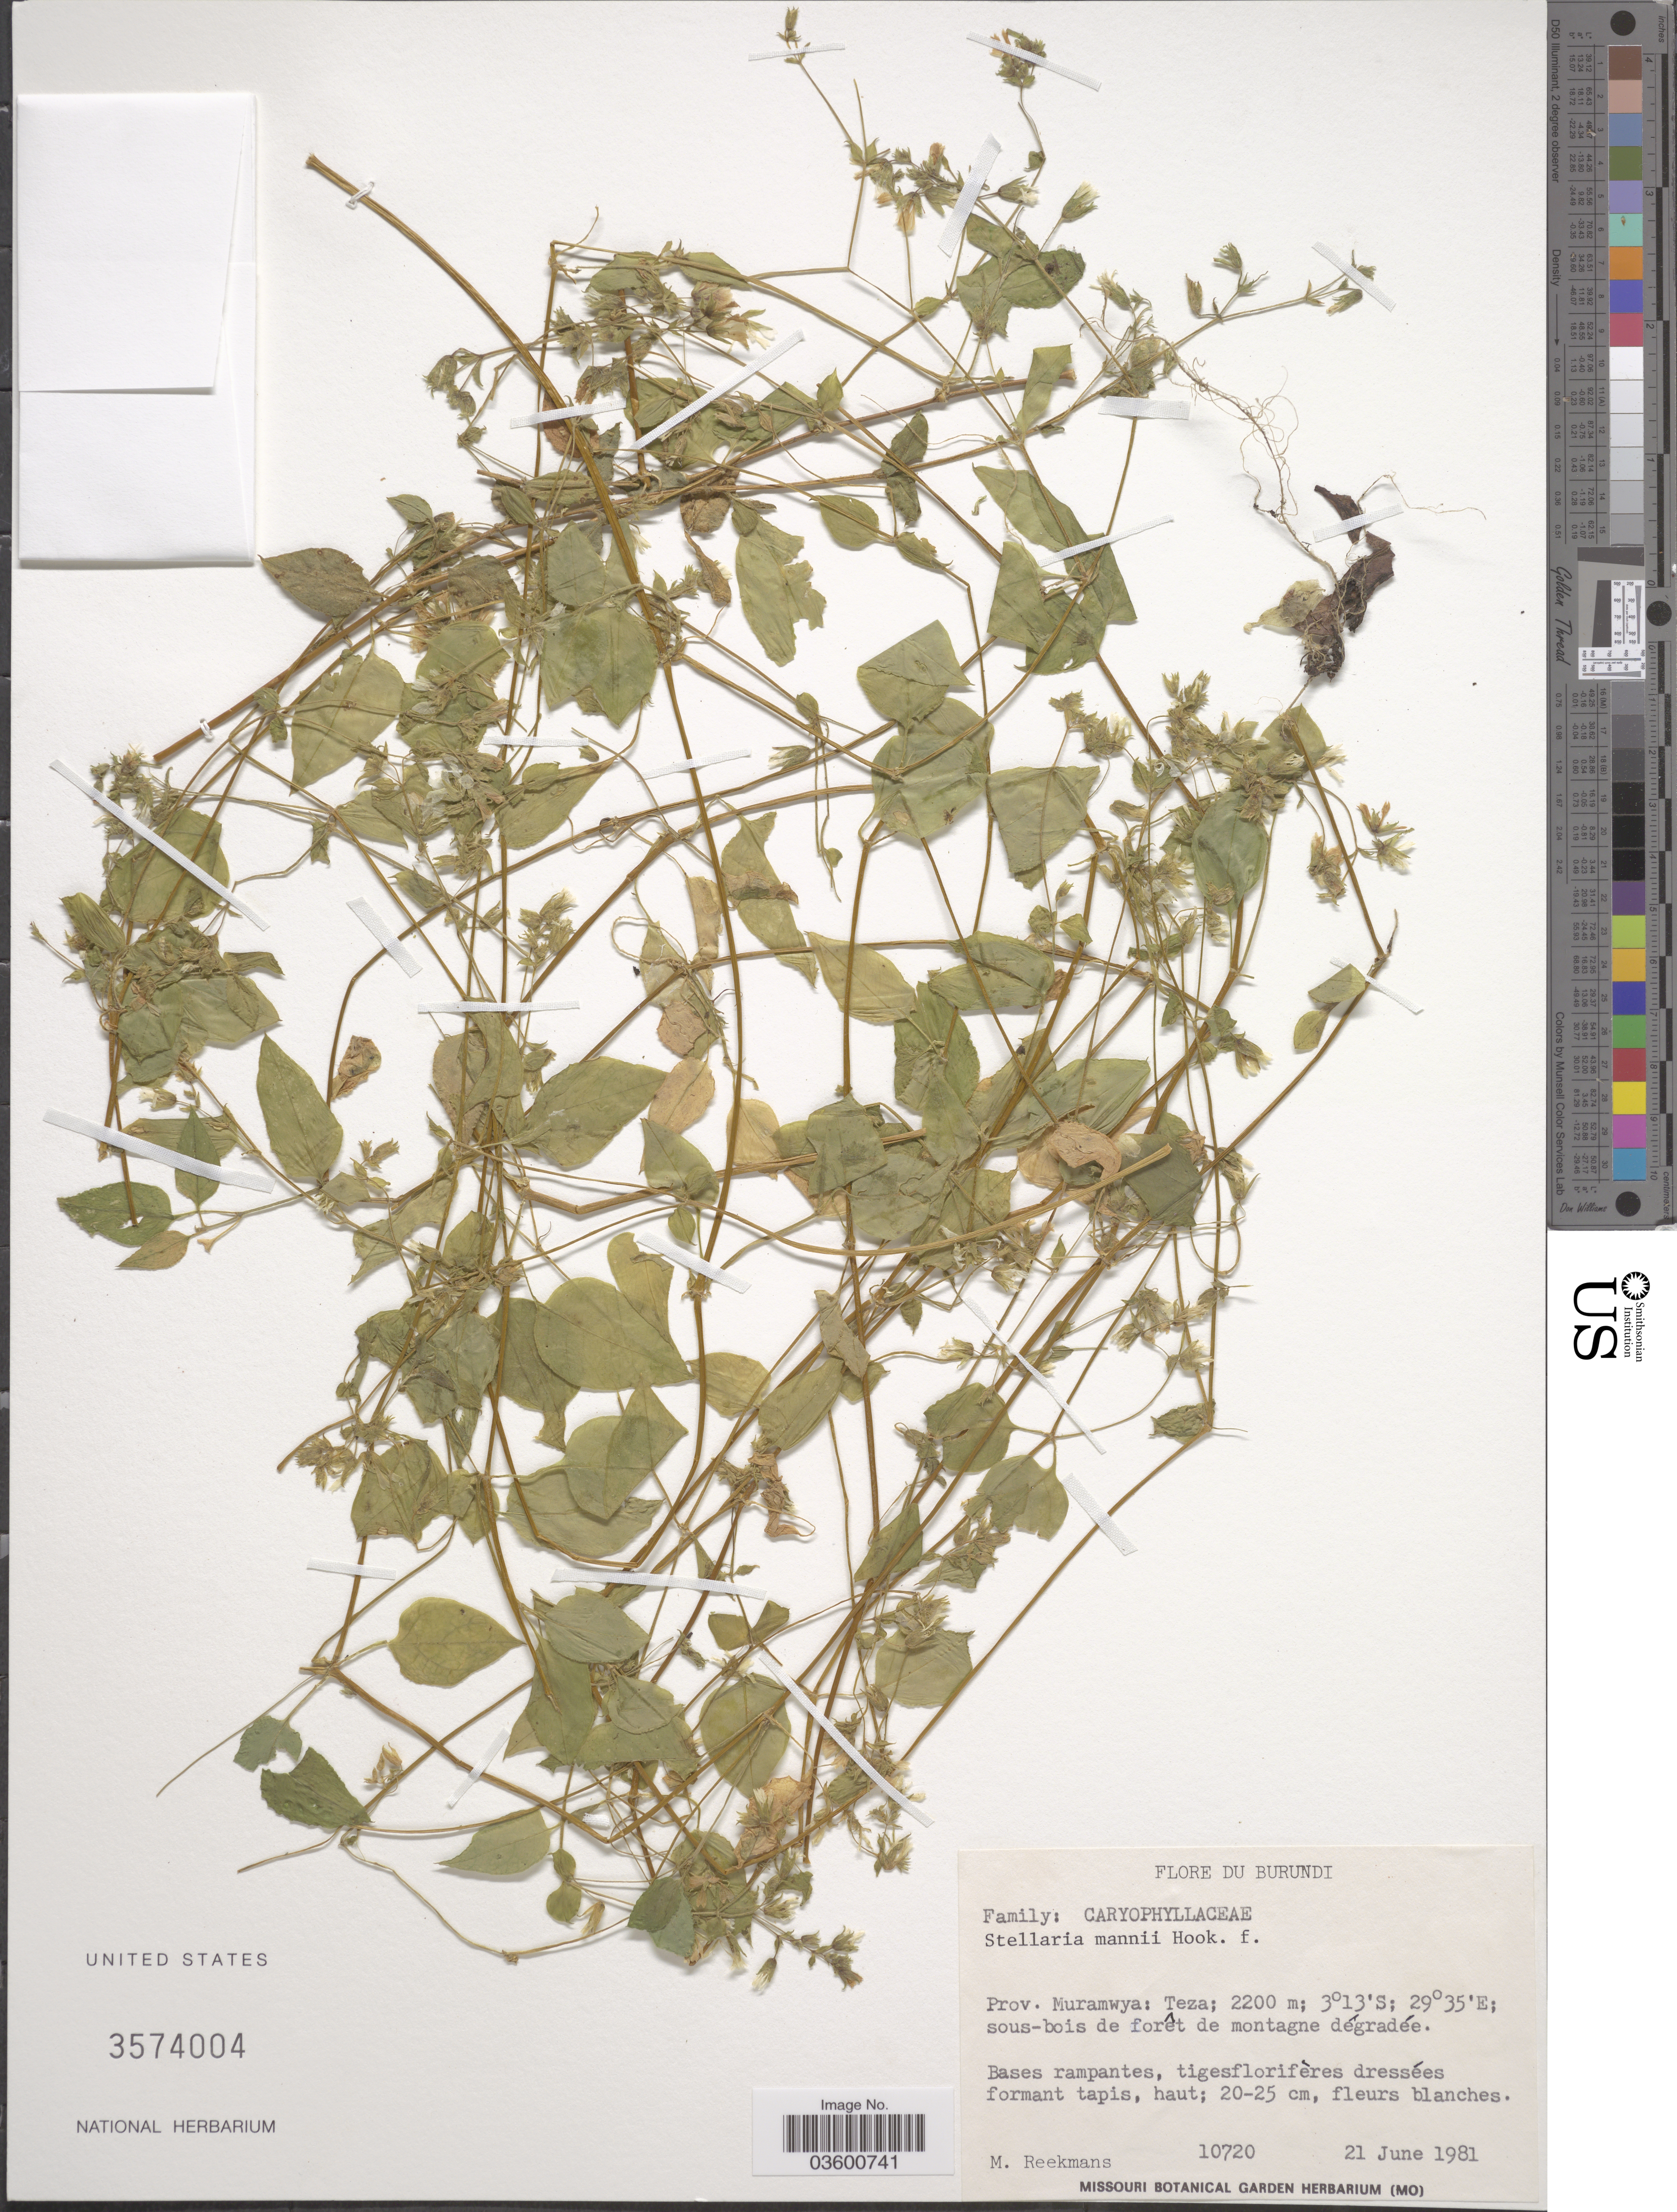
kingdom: Plantae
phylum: Tracheophyta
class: Magnoliopsida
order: Caryophyllales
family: Caryophyllaceae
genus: Stellaria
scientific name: Stellaria mannii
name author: Hook. f.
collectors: M. Reekmans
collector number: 10720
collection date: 1981-06-21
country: Burundi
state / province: Muramvya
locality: Prov. Muramwya: Teza.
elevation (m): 2200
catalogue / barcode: US 3574004